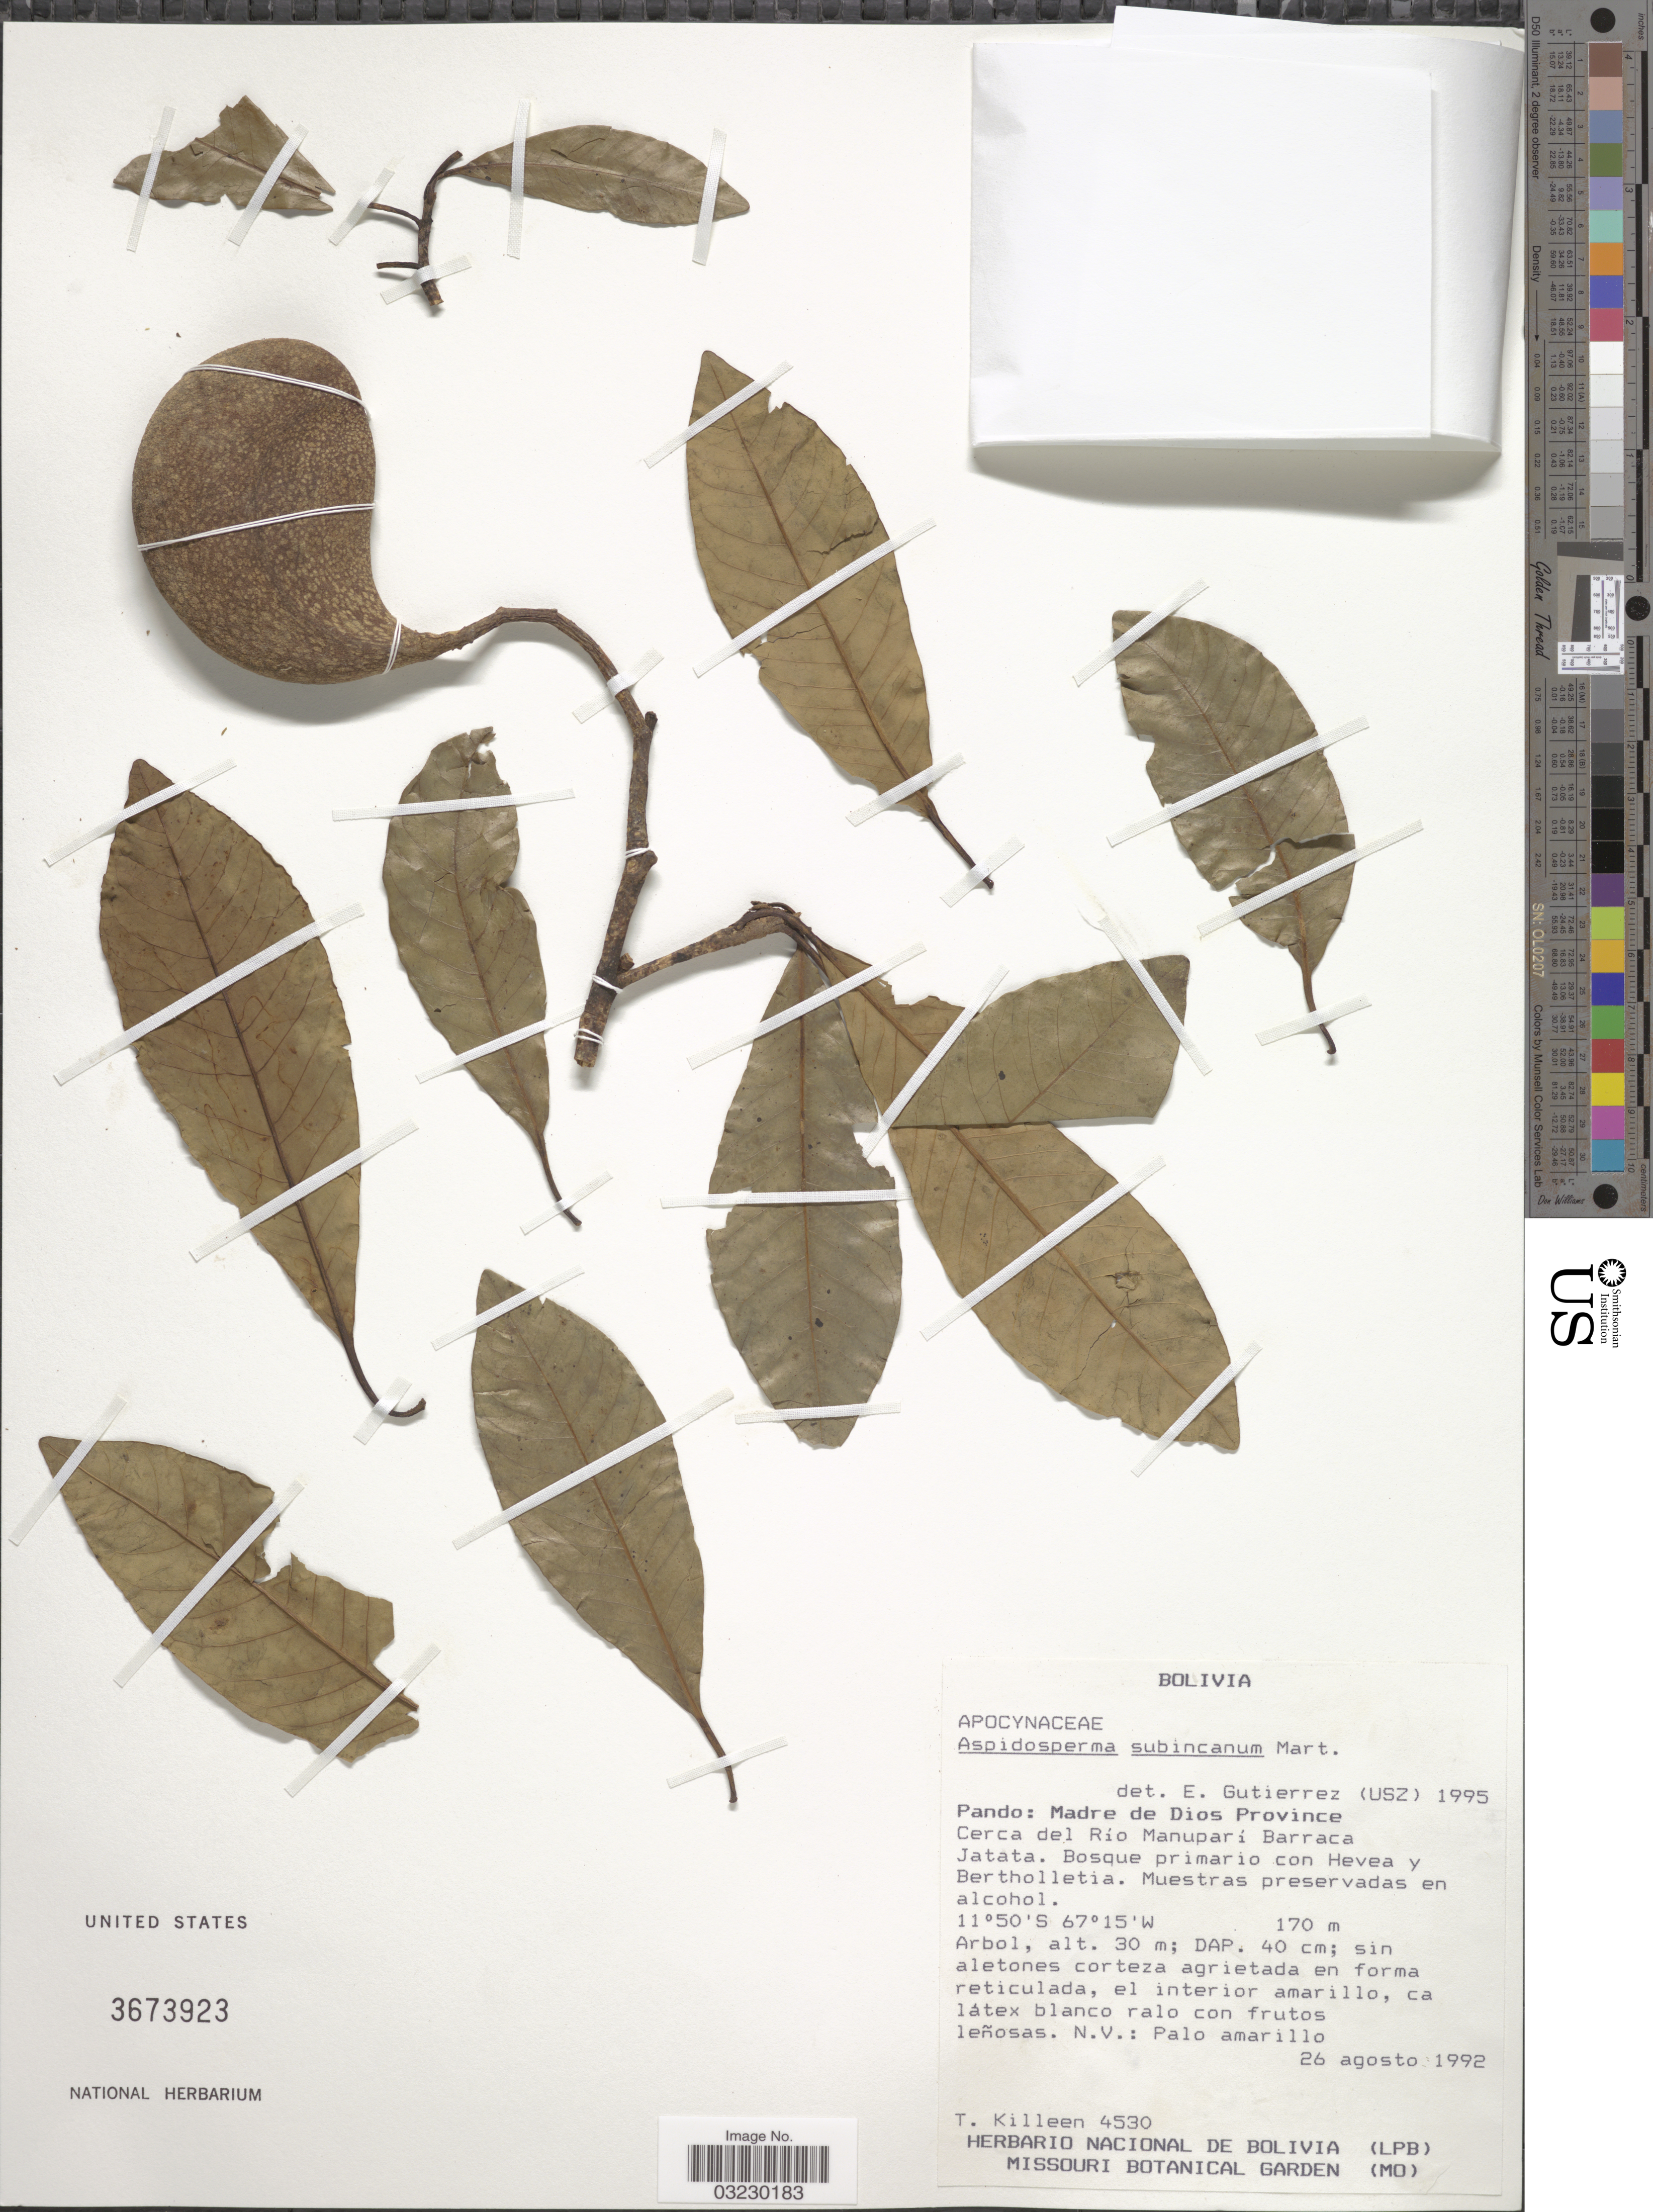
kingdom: Plantae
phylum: Tracheophyta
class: Magnoliopsida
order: Gentianales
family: Apocynaceae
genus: Aspidosperma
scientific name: Aspidosperma subincanum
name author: Mart.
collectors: T. J. Killeen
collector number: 4530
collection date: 1992-08-26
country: Bolivia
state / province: Pando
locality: Madre de Dios Province. Cerca del Río Manuparí Barraca Jatata.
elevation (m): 170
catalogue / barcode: US 3673923